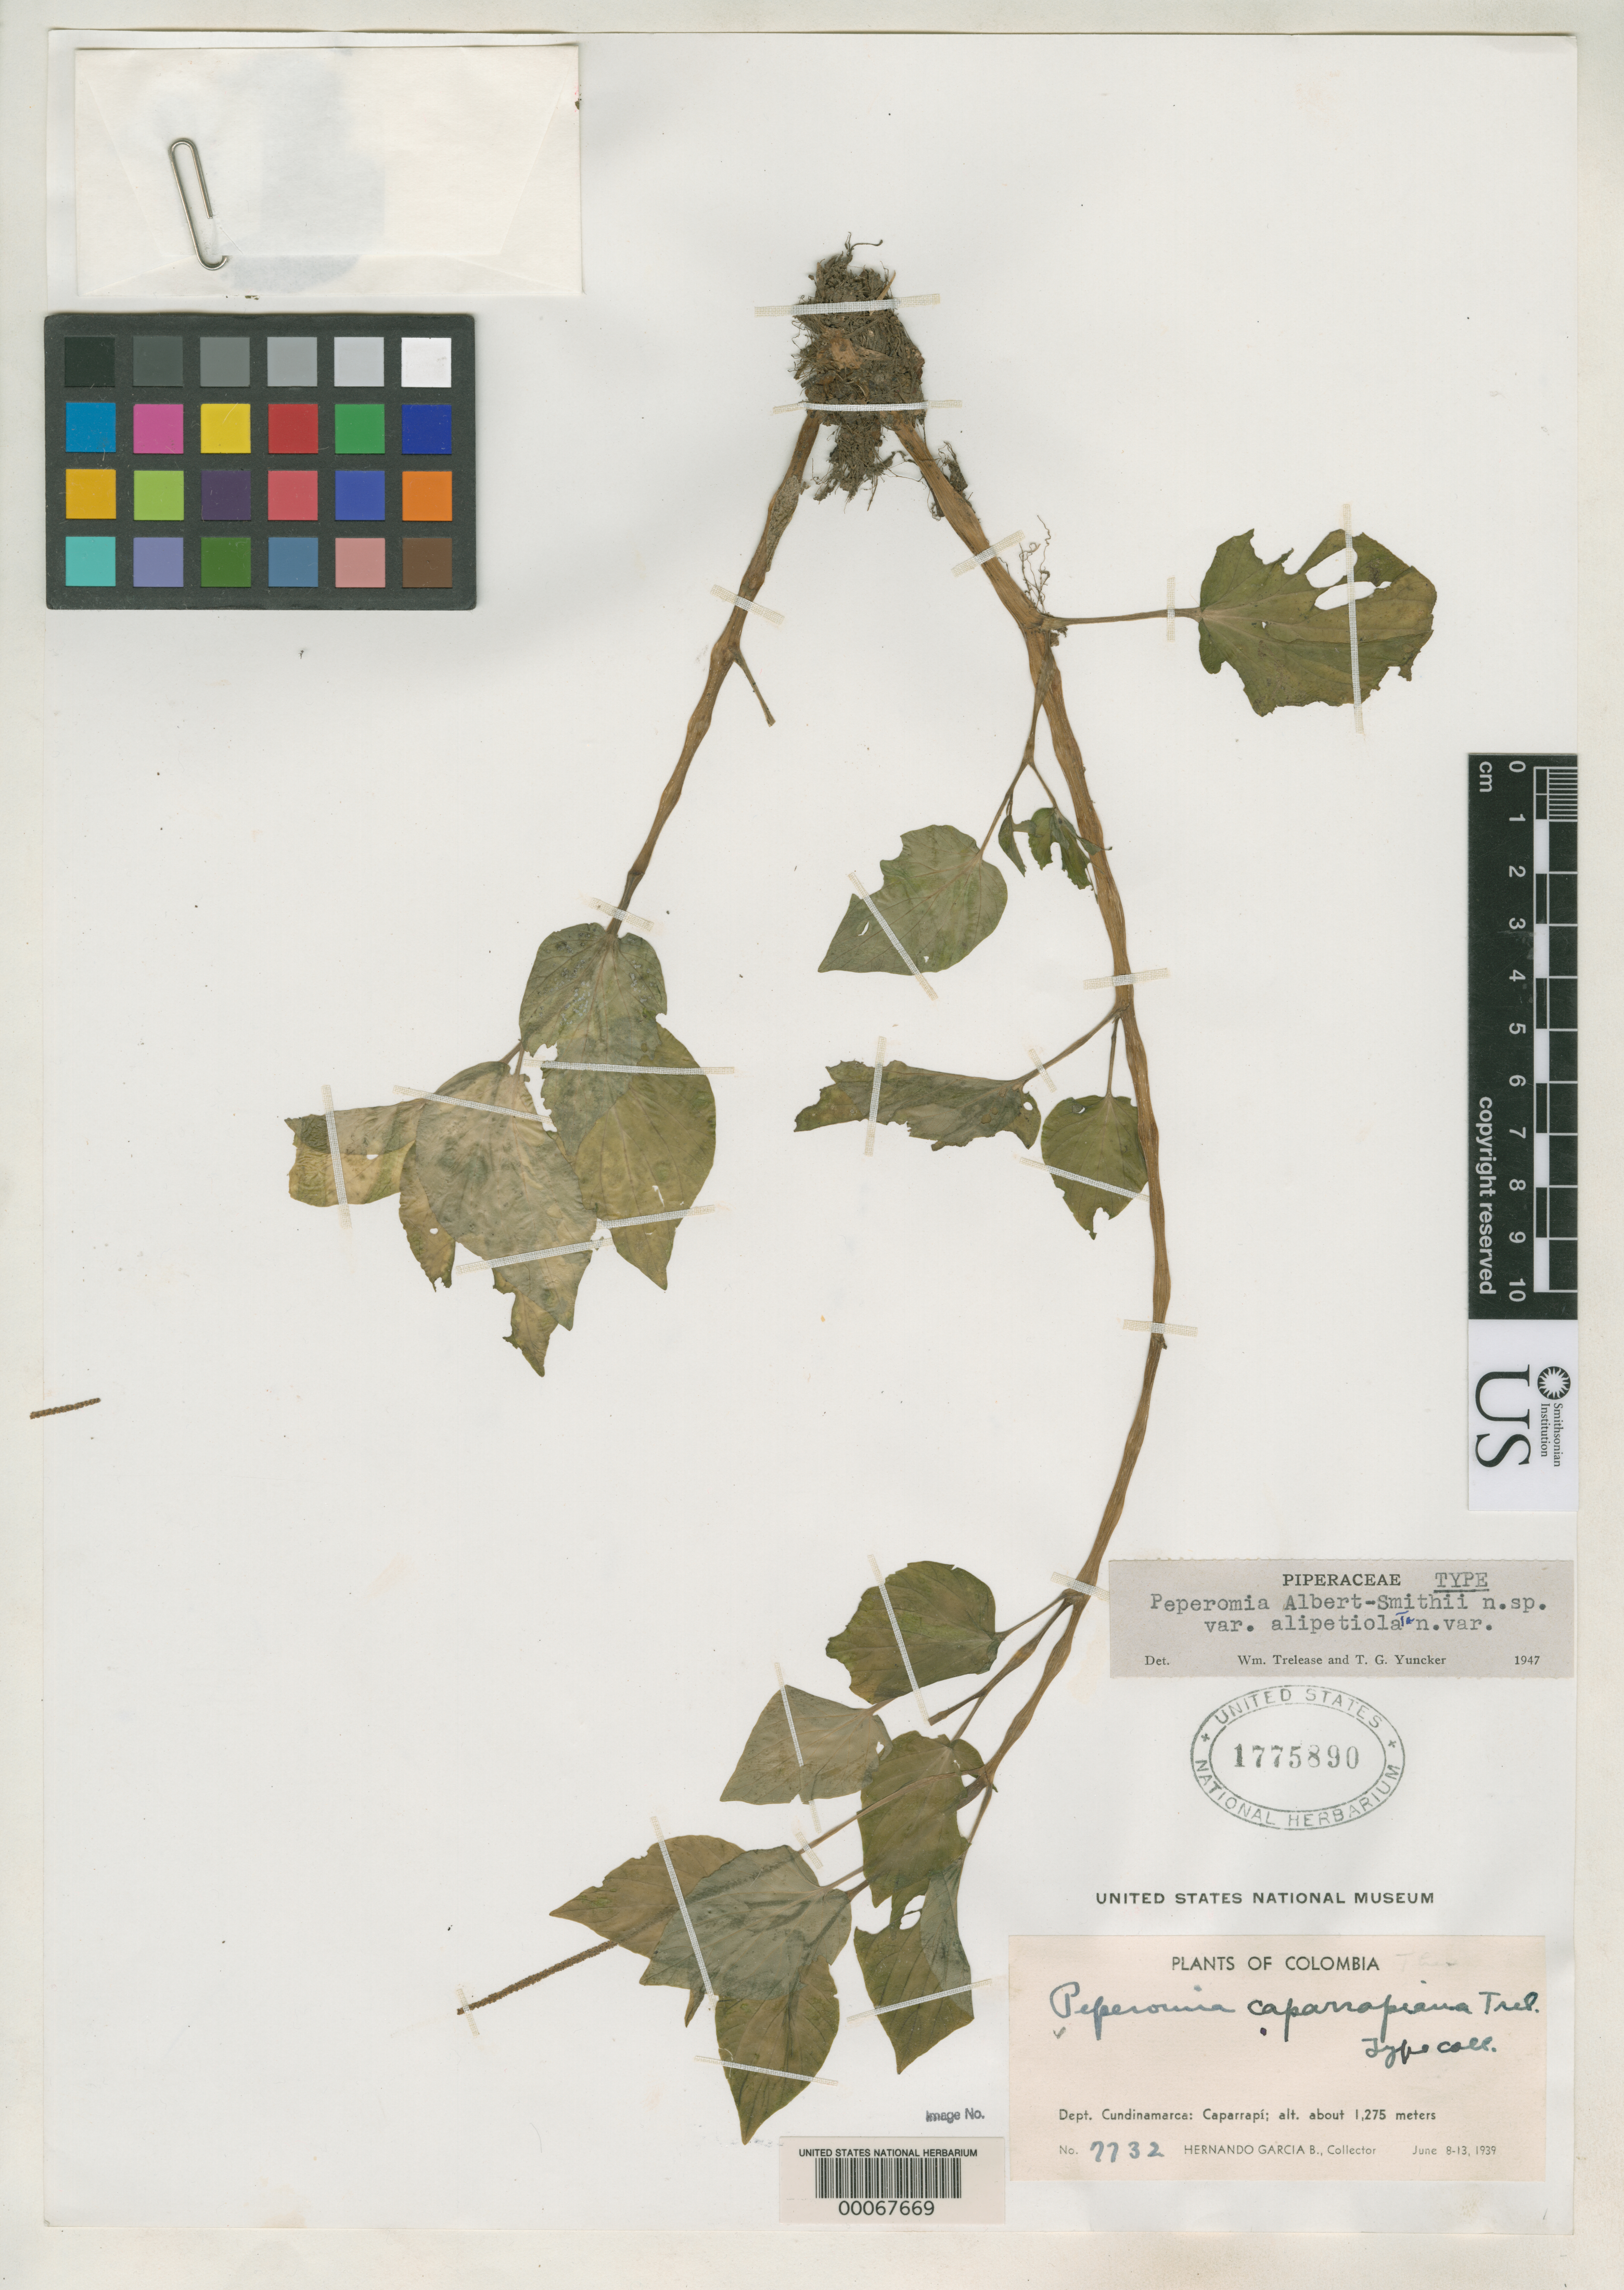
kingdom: Plantae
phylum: Tracheophyta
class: Magnoliopsida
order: Piperales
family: Piperaceae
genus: Peperomia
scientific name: Peperomia albert-smithii var. alipetiolata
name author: Trel. & Yunck.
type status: Holotype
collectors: H. García Barriga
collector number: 7732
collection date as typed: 08 Jun 1939 to 13 Jun 1939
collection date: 1939-06-08/1939-06-13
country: Colombia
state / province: Cundinamarca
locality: Caparrapi.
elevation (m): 1275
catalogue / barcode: US 1775890